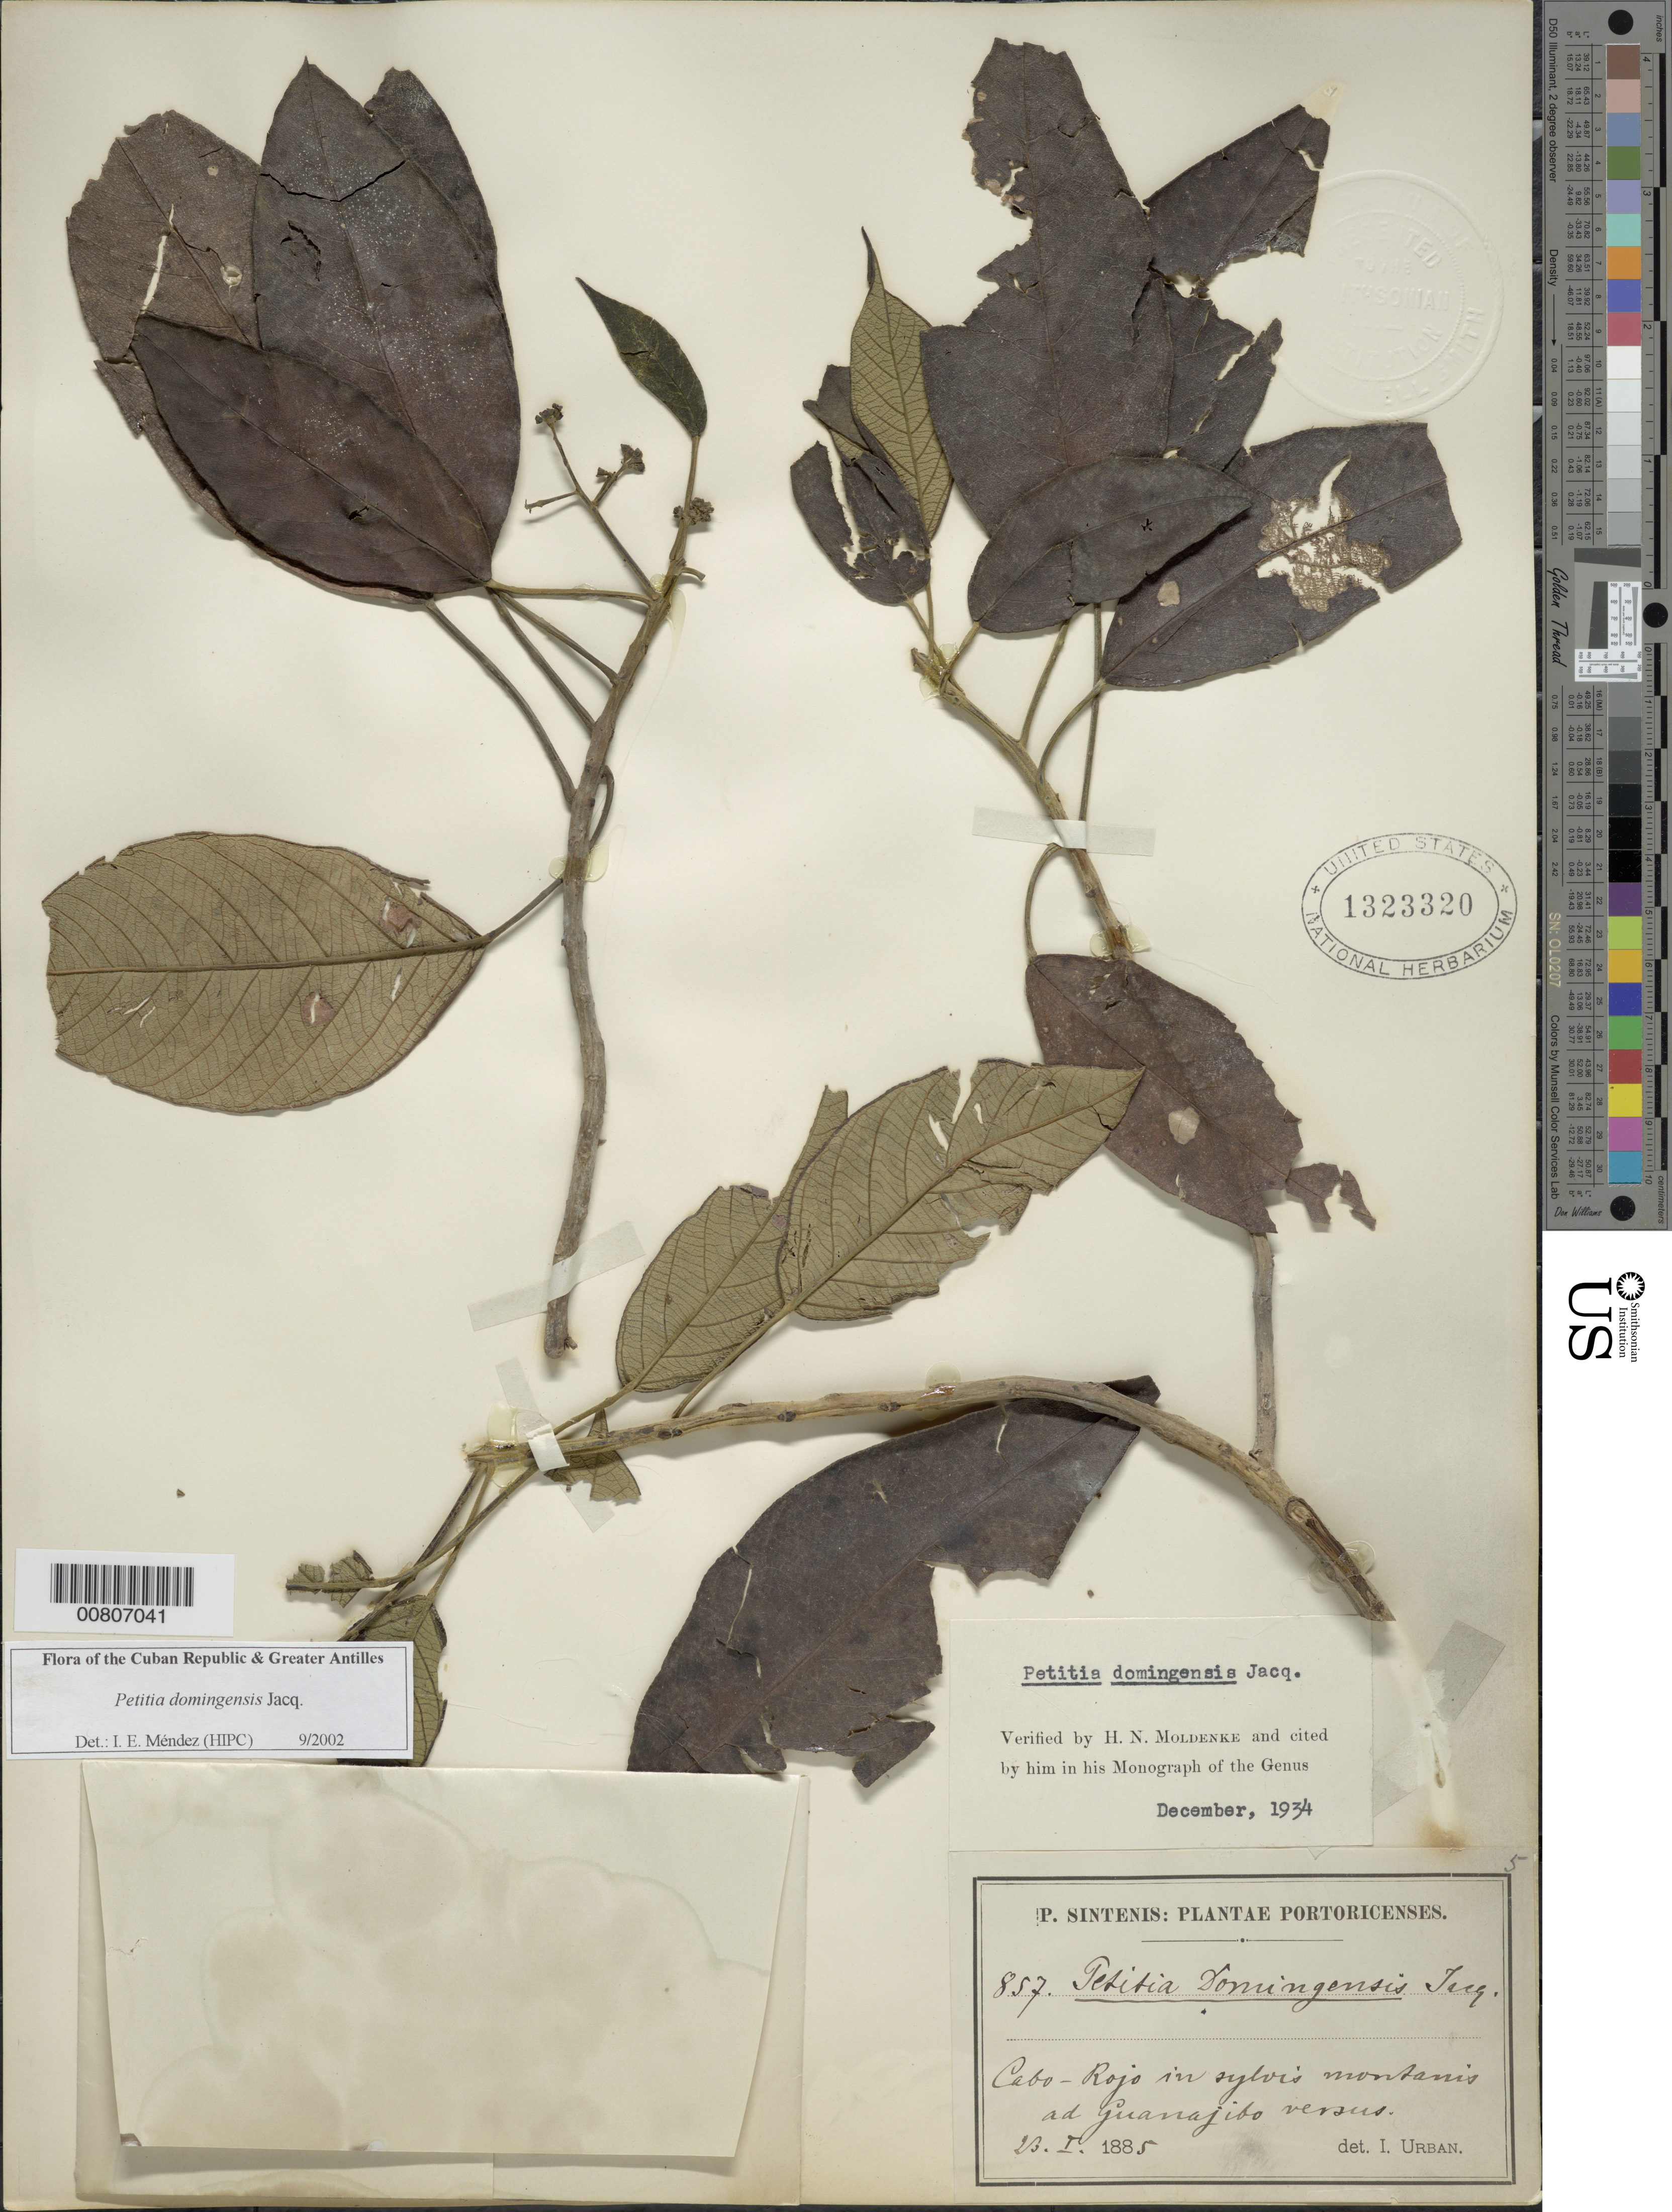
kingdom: Plantae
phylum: Tracheophyta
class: Magnoliopsida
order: Lamiales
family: Lamiaceae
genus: Petitia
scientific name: Petitia domingensis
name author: Jacq.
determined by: Méndez, Isidro E., (HIPC)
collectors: P. Sintenis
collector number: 857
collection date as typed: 23 Jan 1885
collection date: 1885-01-23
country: Puerto Rico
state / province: Cabo Rojo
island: Puerto Rico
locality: Cabo Rojo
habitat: In sylvis montanis ad Guanajibo versus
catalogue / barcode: US 1323320